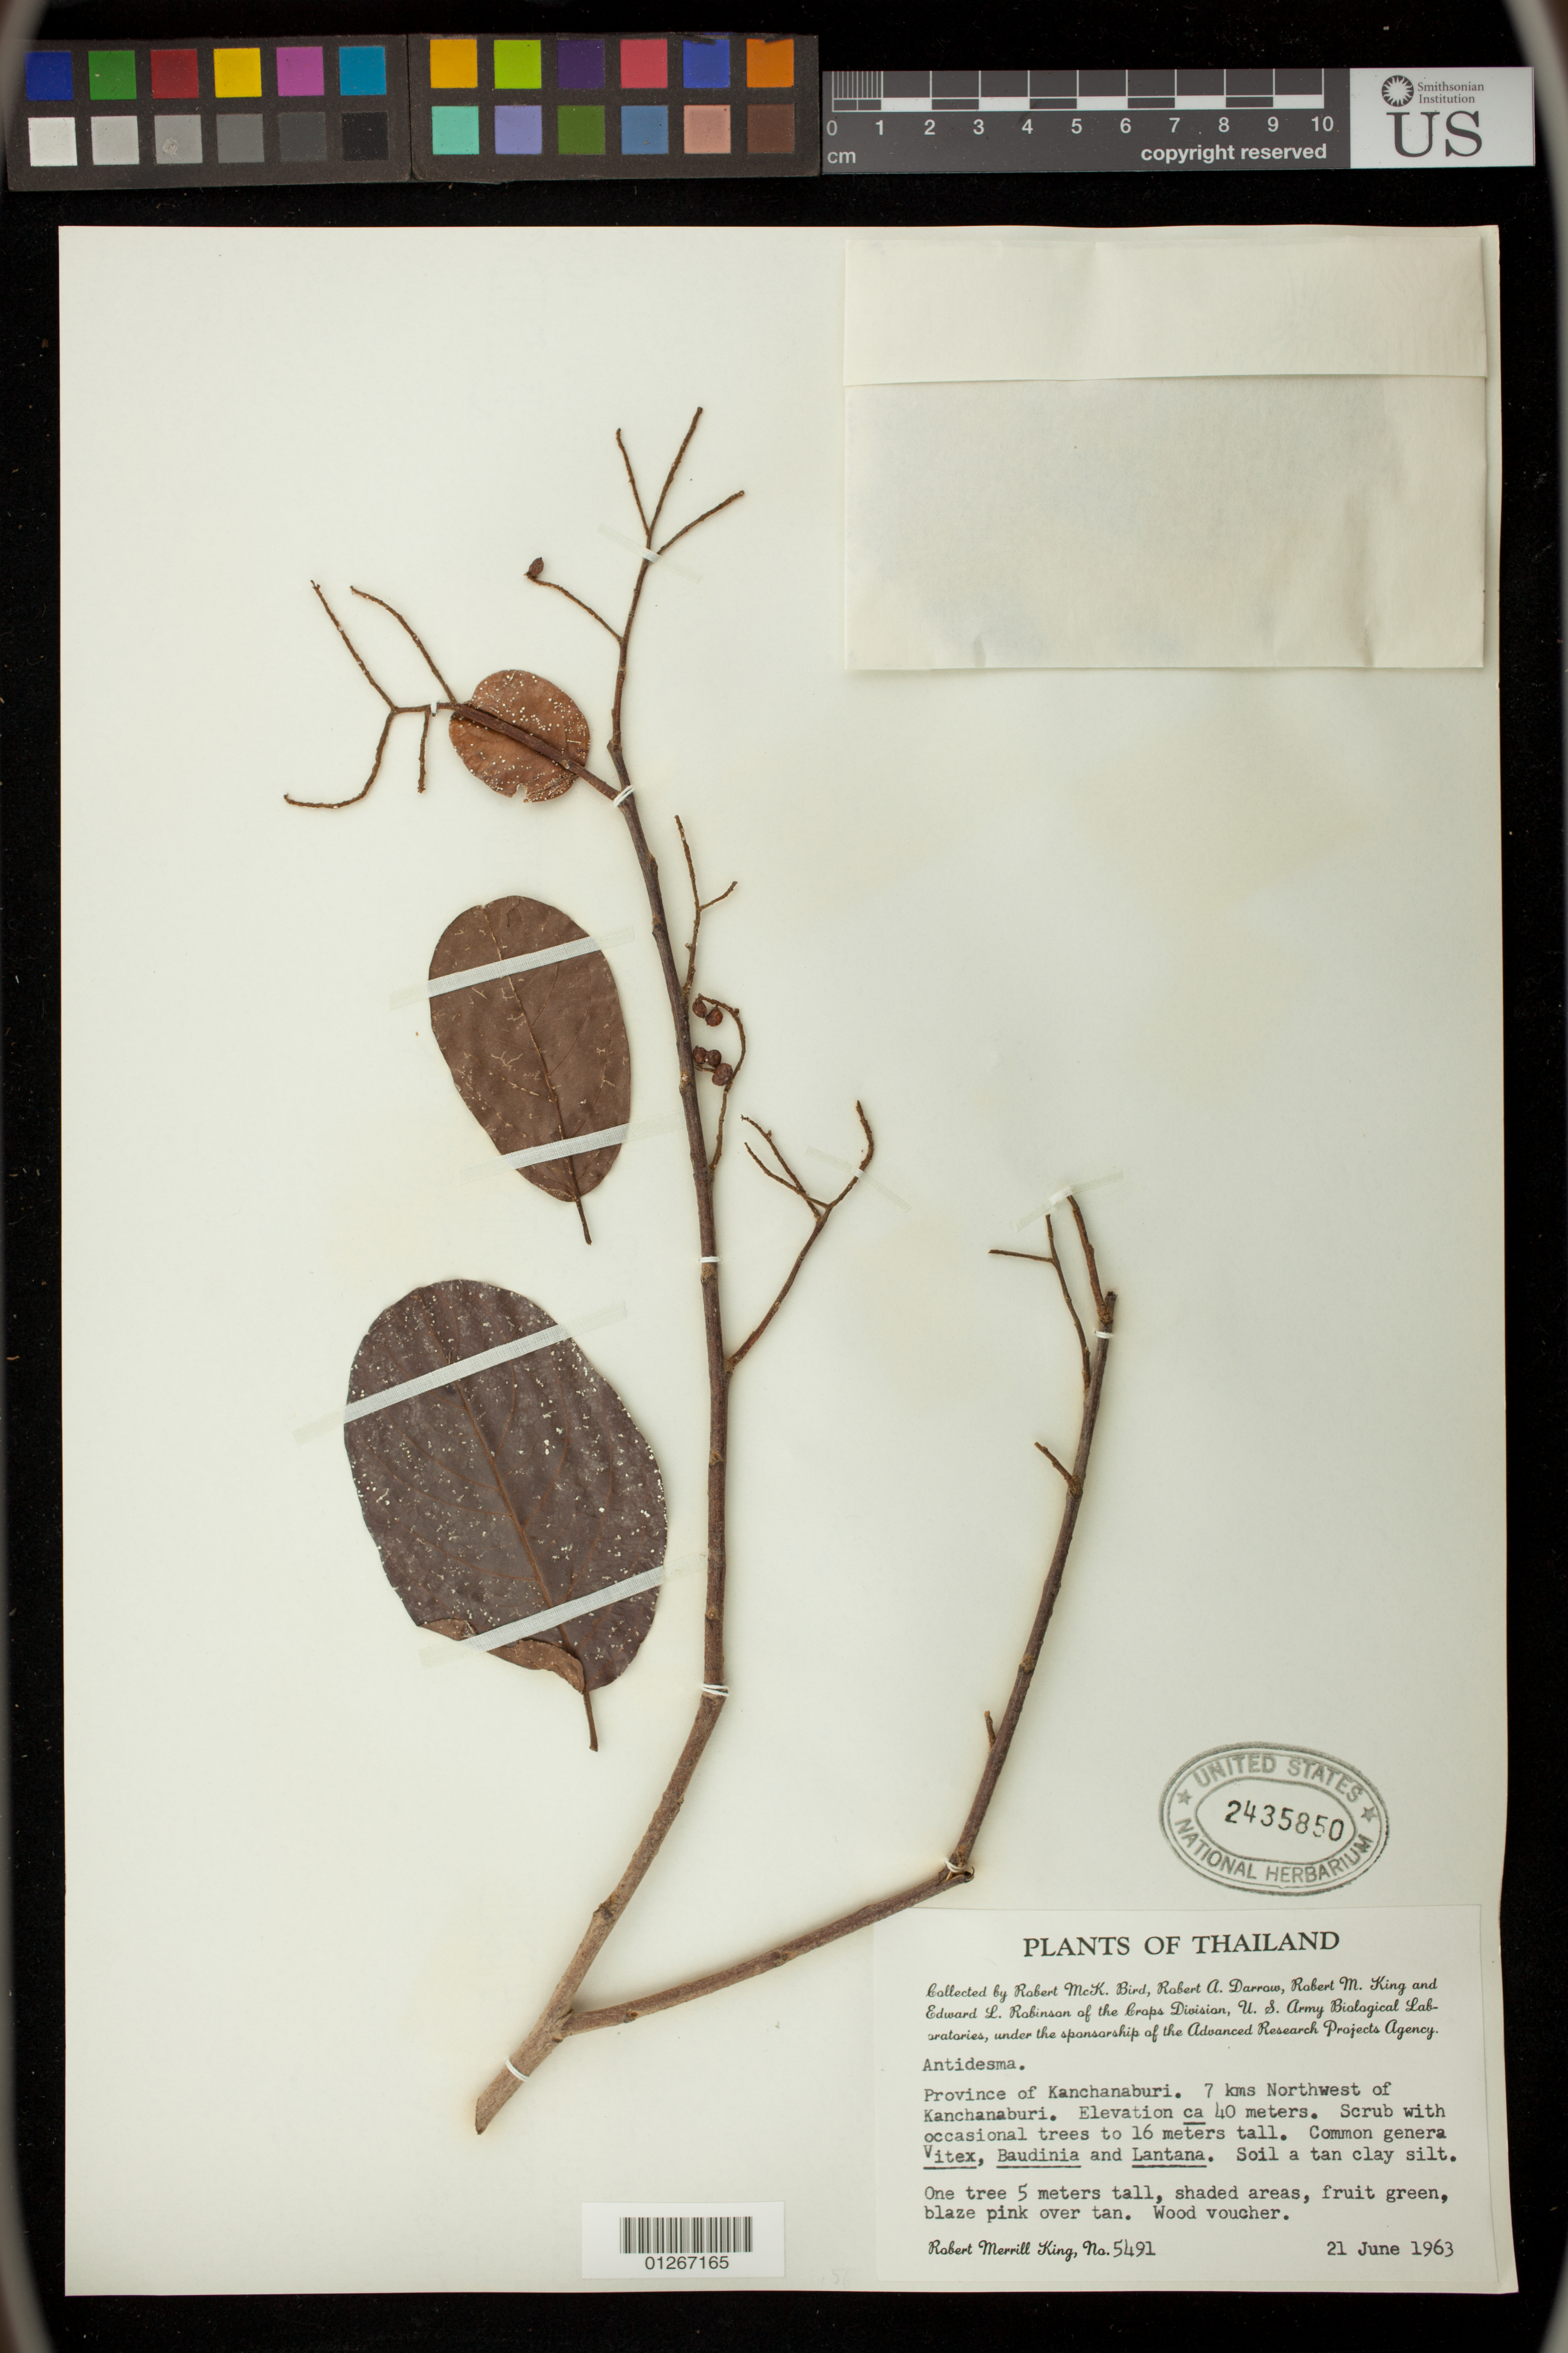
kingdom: Plantae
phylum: Tracheophyta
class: Magnoliopsida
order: Malpighiales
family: Phyllanthaceae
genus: Antidesma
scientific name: Antidesma sp.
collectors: R. M. King, R. M. Bird, R. A. Darrow, R. M. King & E. L. Robinson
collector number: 5491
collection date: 1963-06-21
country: Thailand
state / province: Kanchanaburi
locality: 7 kms NW of Kanchanaburi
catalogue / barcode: US 2435850